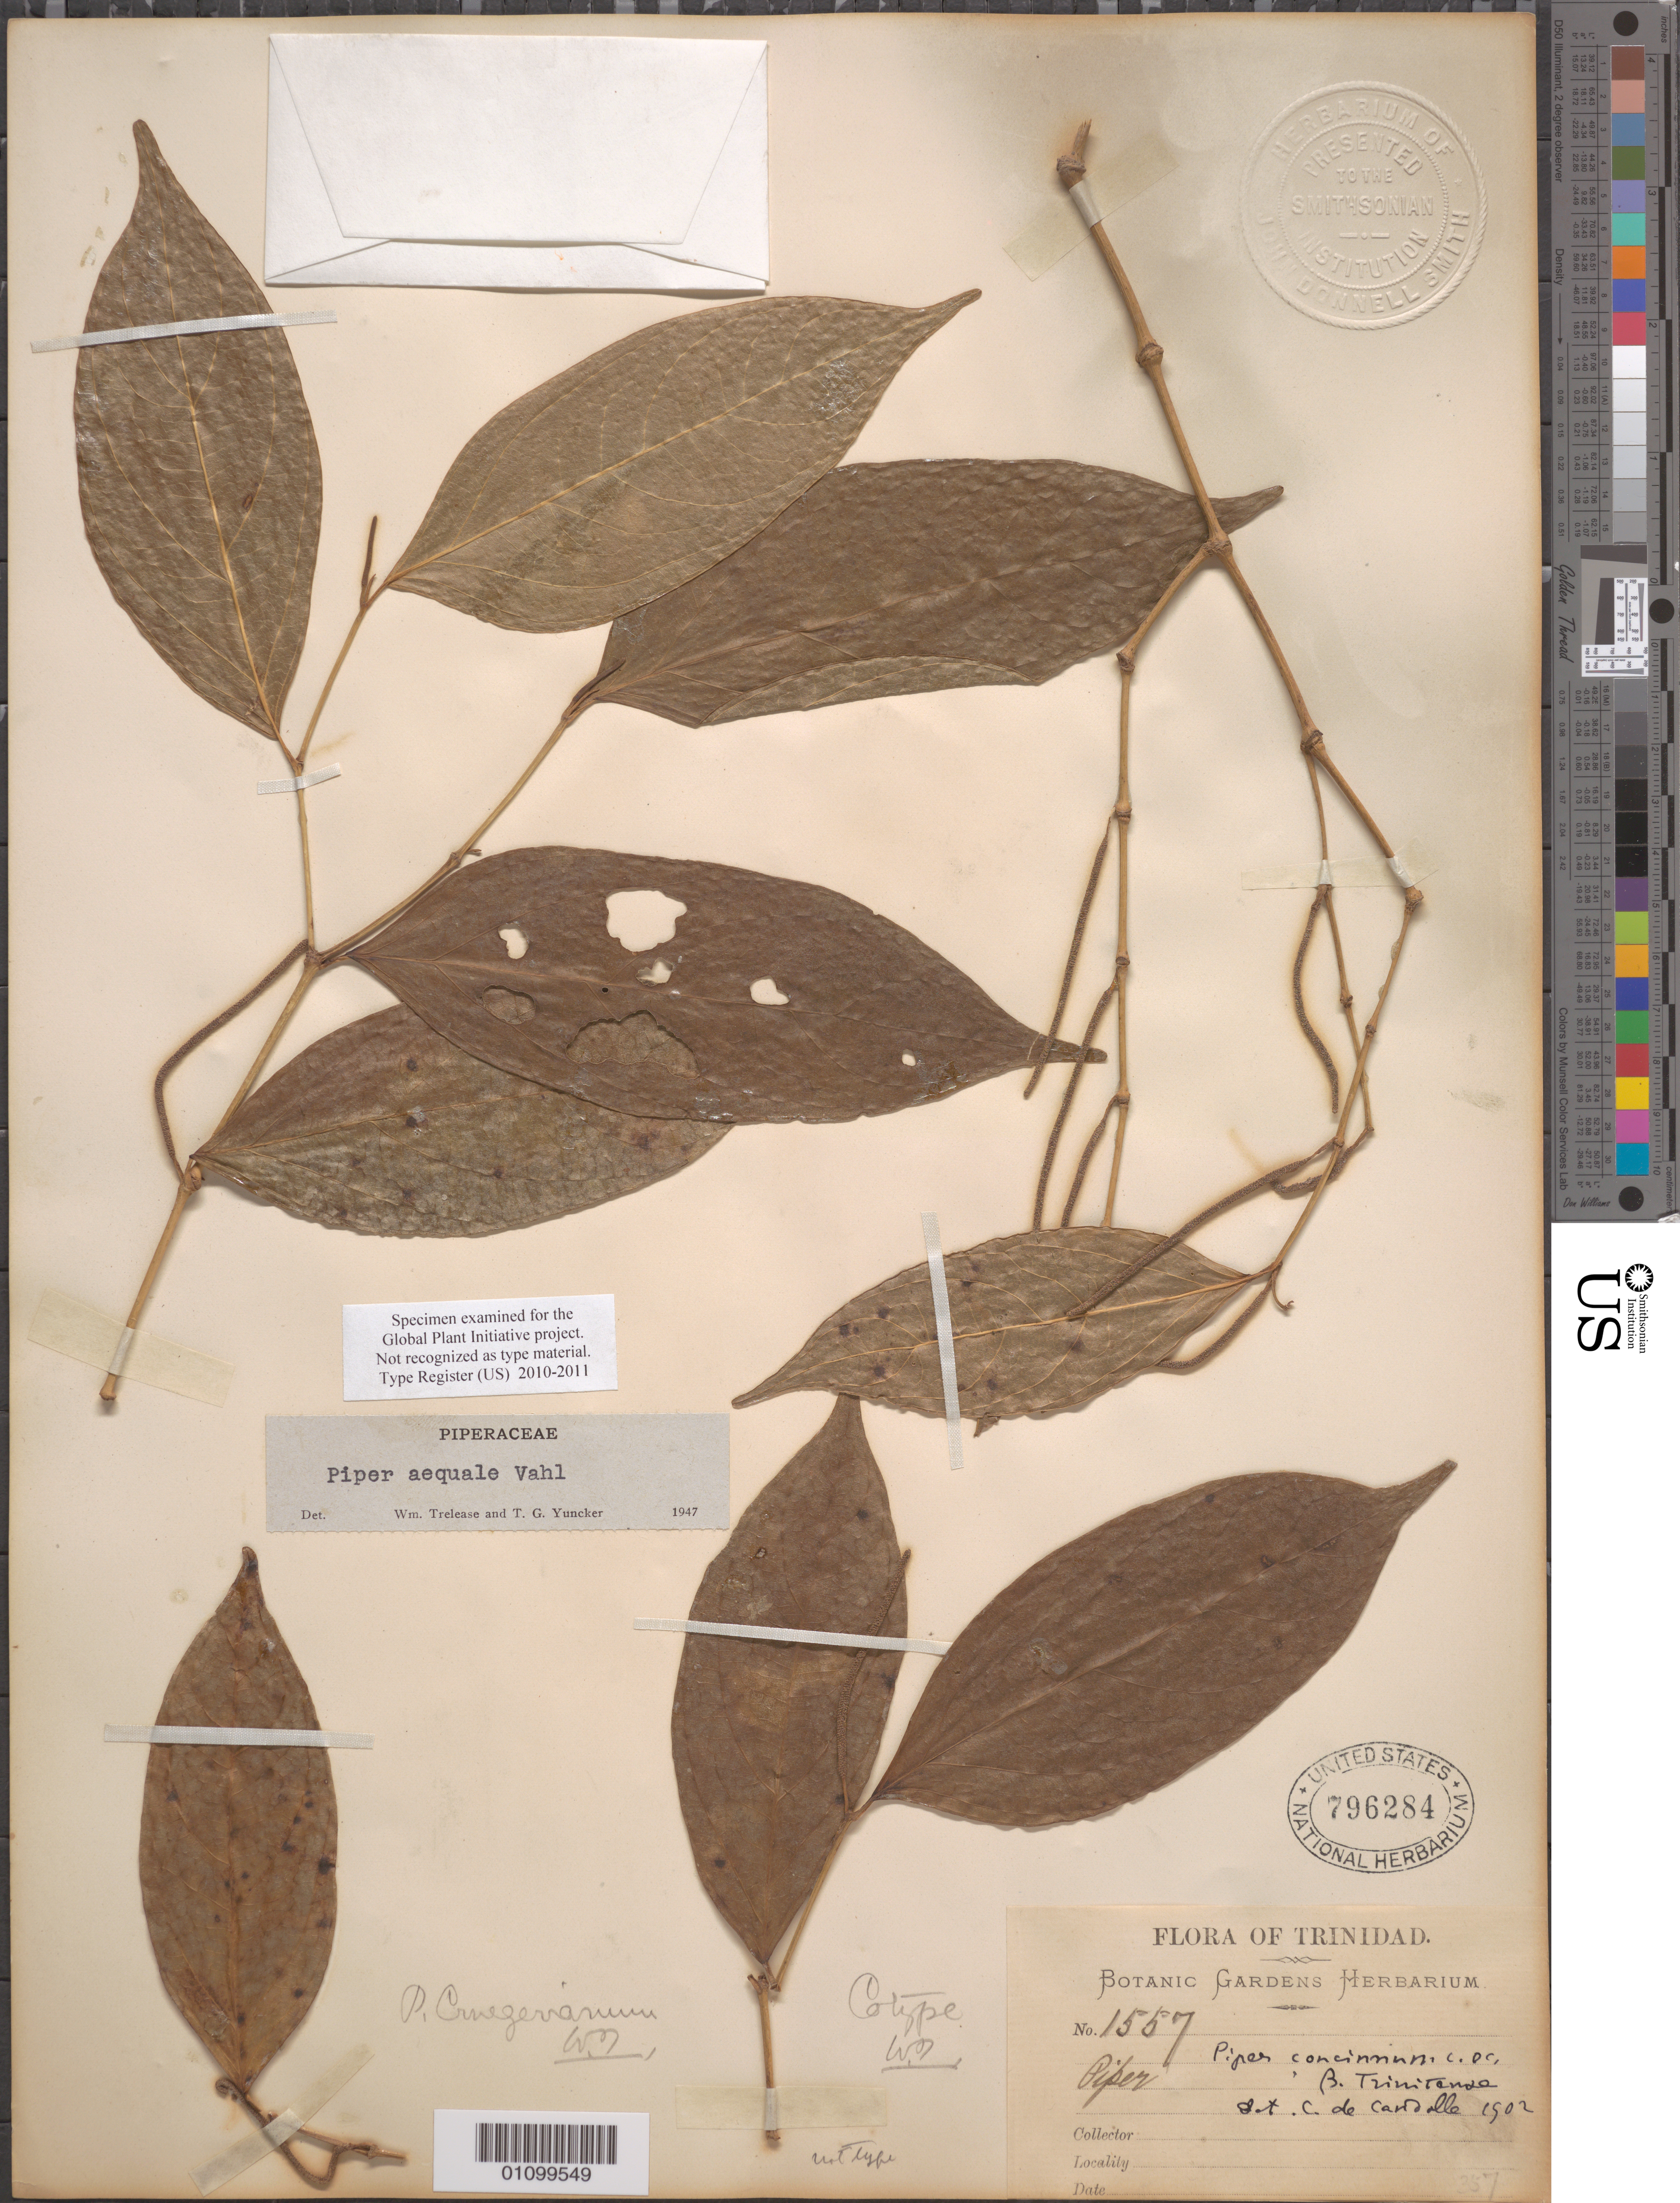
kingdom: Plantae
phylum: Tracheophyta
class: Magnoliopsida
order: Piperales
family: Piperaceae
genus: Piper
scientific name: Piper aequale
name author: Vahl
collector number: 1557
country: Trinidad and Tobago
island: Trinidad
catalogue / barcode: US 796284